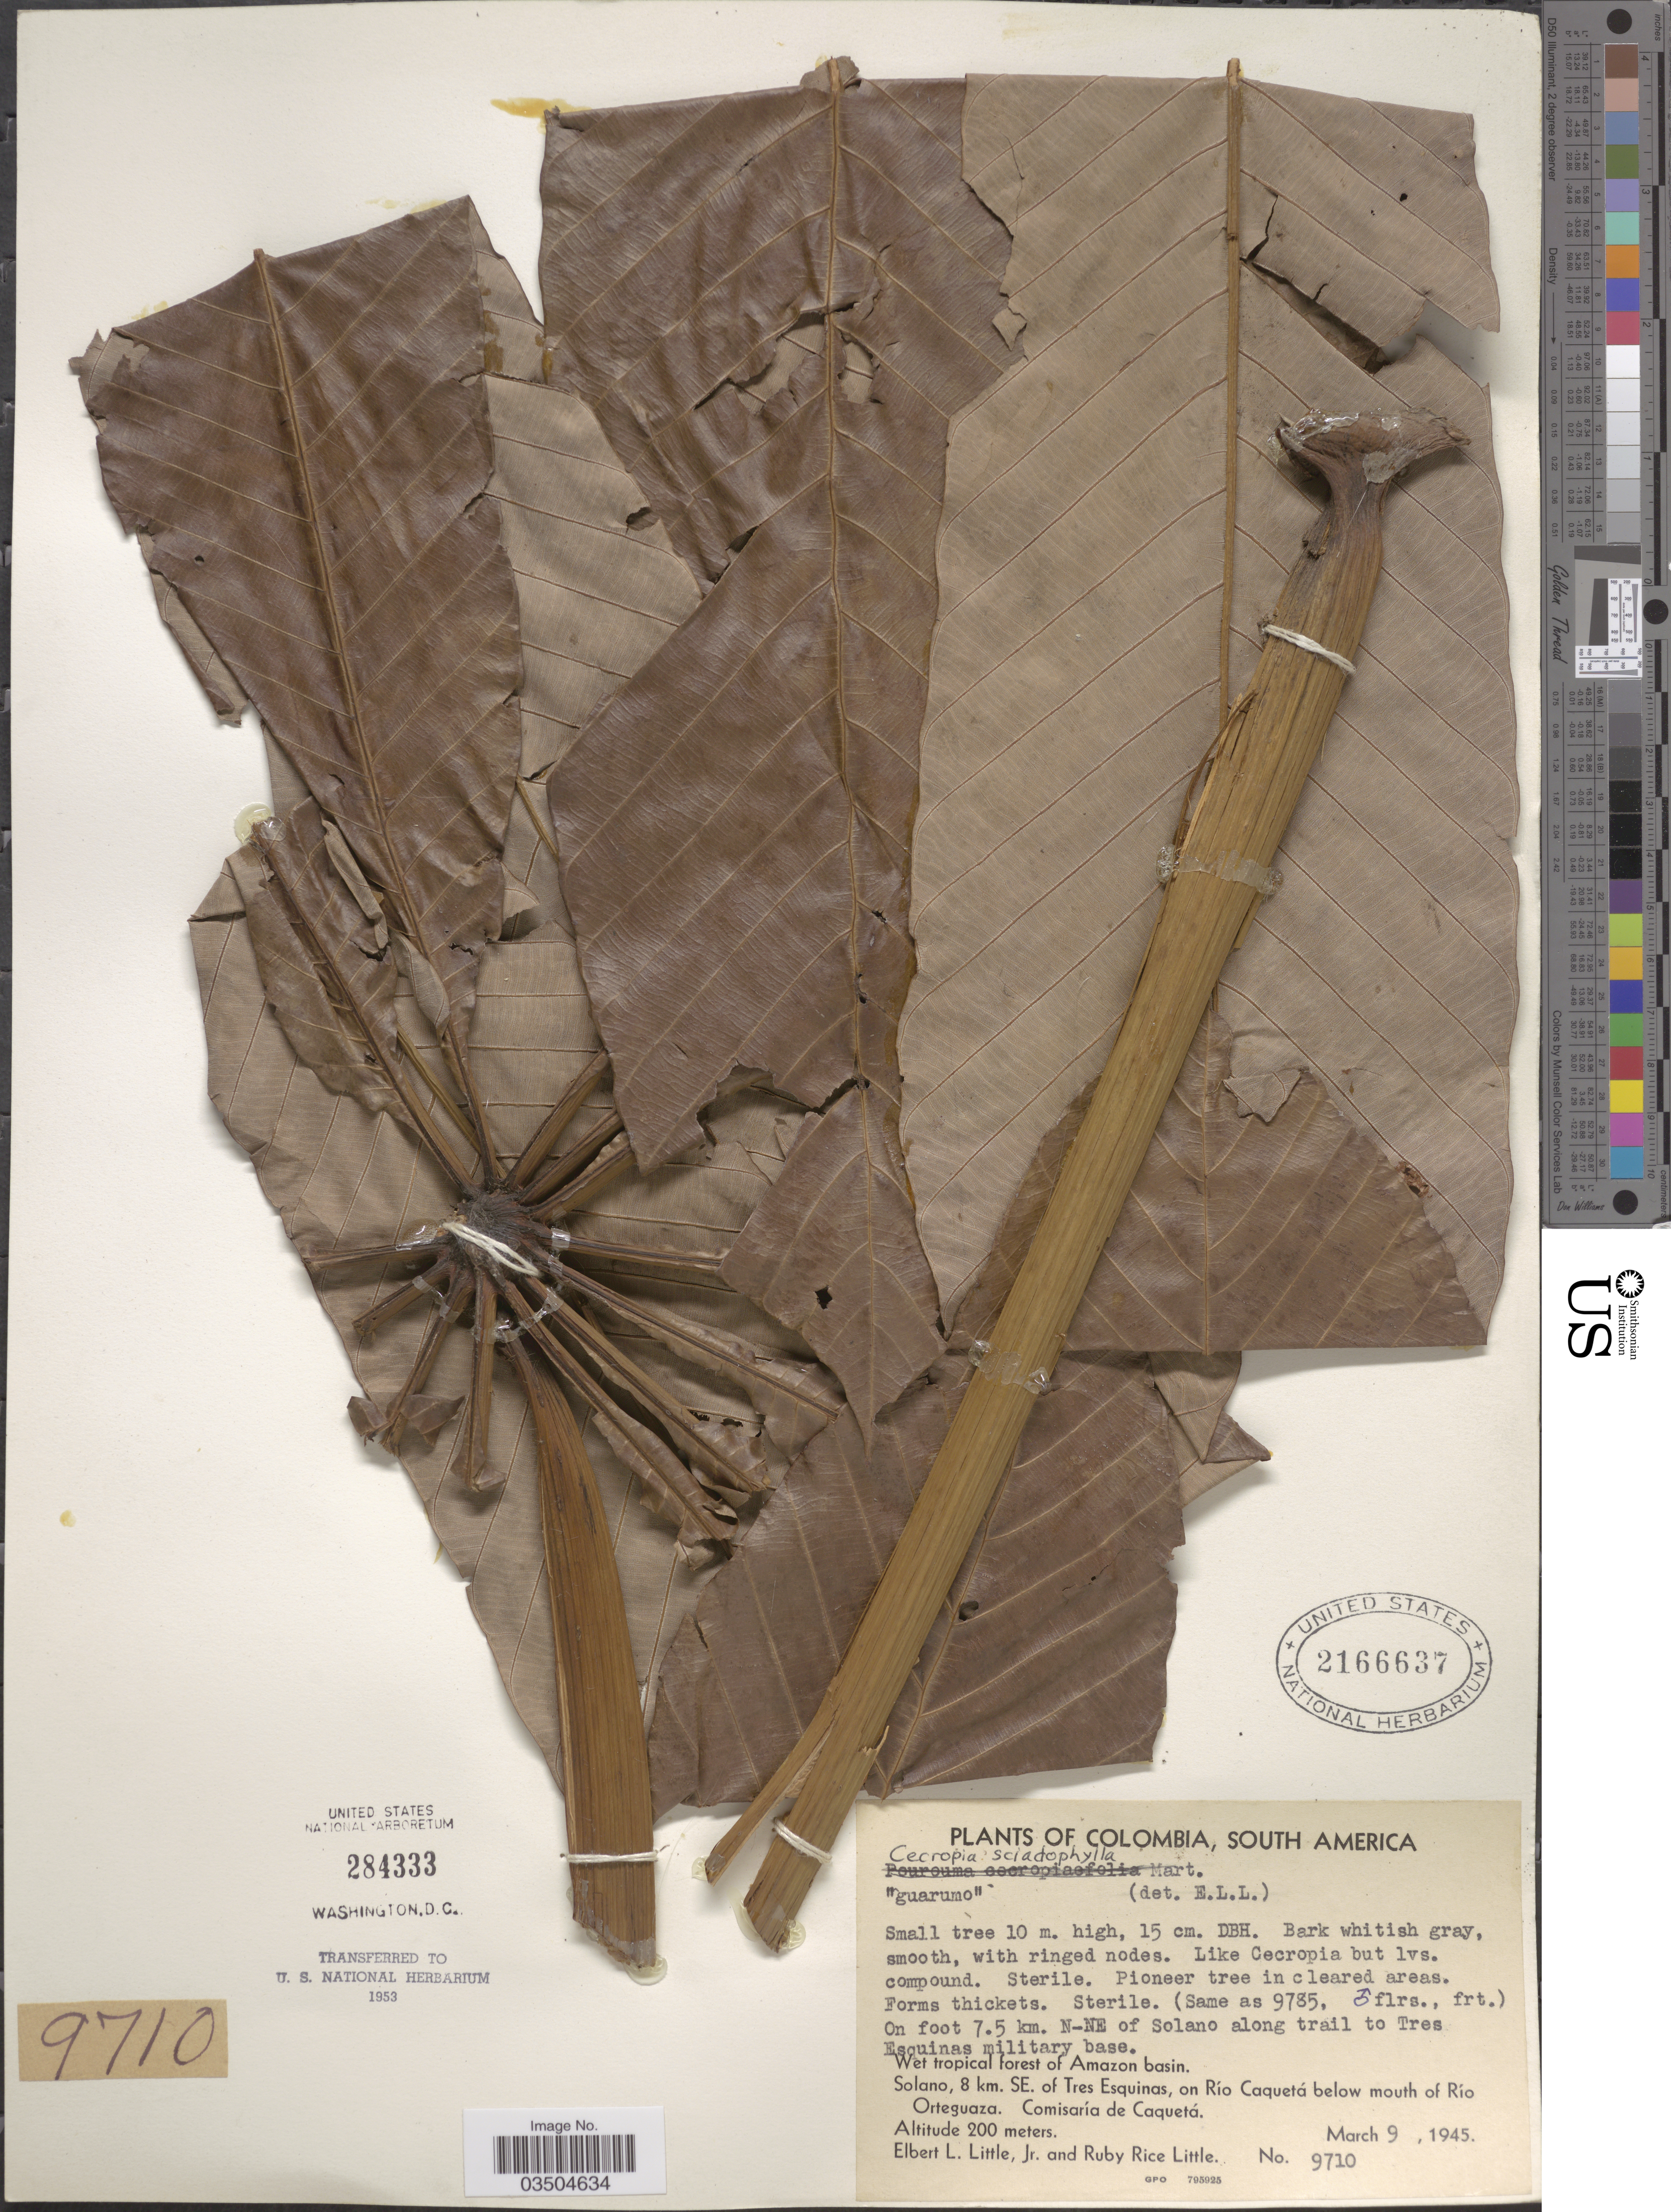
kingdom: Plantae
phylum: Tracheophyta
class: Magnoliopsida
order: Rosales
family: Urticaceae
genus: Cecropia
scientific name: Cecropia sciadophylla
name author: Mart.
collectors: E. L. Little & R. R. Little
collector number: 9710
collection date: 1945-03-09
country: Colombia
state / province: Caquetá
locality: On foot 7.5 km. N-NE of Solano along trail to Tres Esquinas military base. Wet tropical forest of Amazon basin. Solano, 8 km. SE. of Tres Esquinas, on Río Caquetá below mouth of Río Orteguaza. Comisaría de Caquetá.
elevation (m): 200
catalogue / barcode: US 2166637